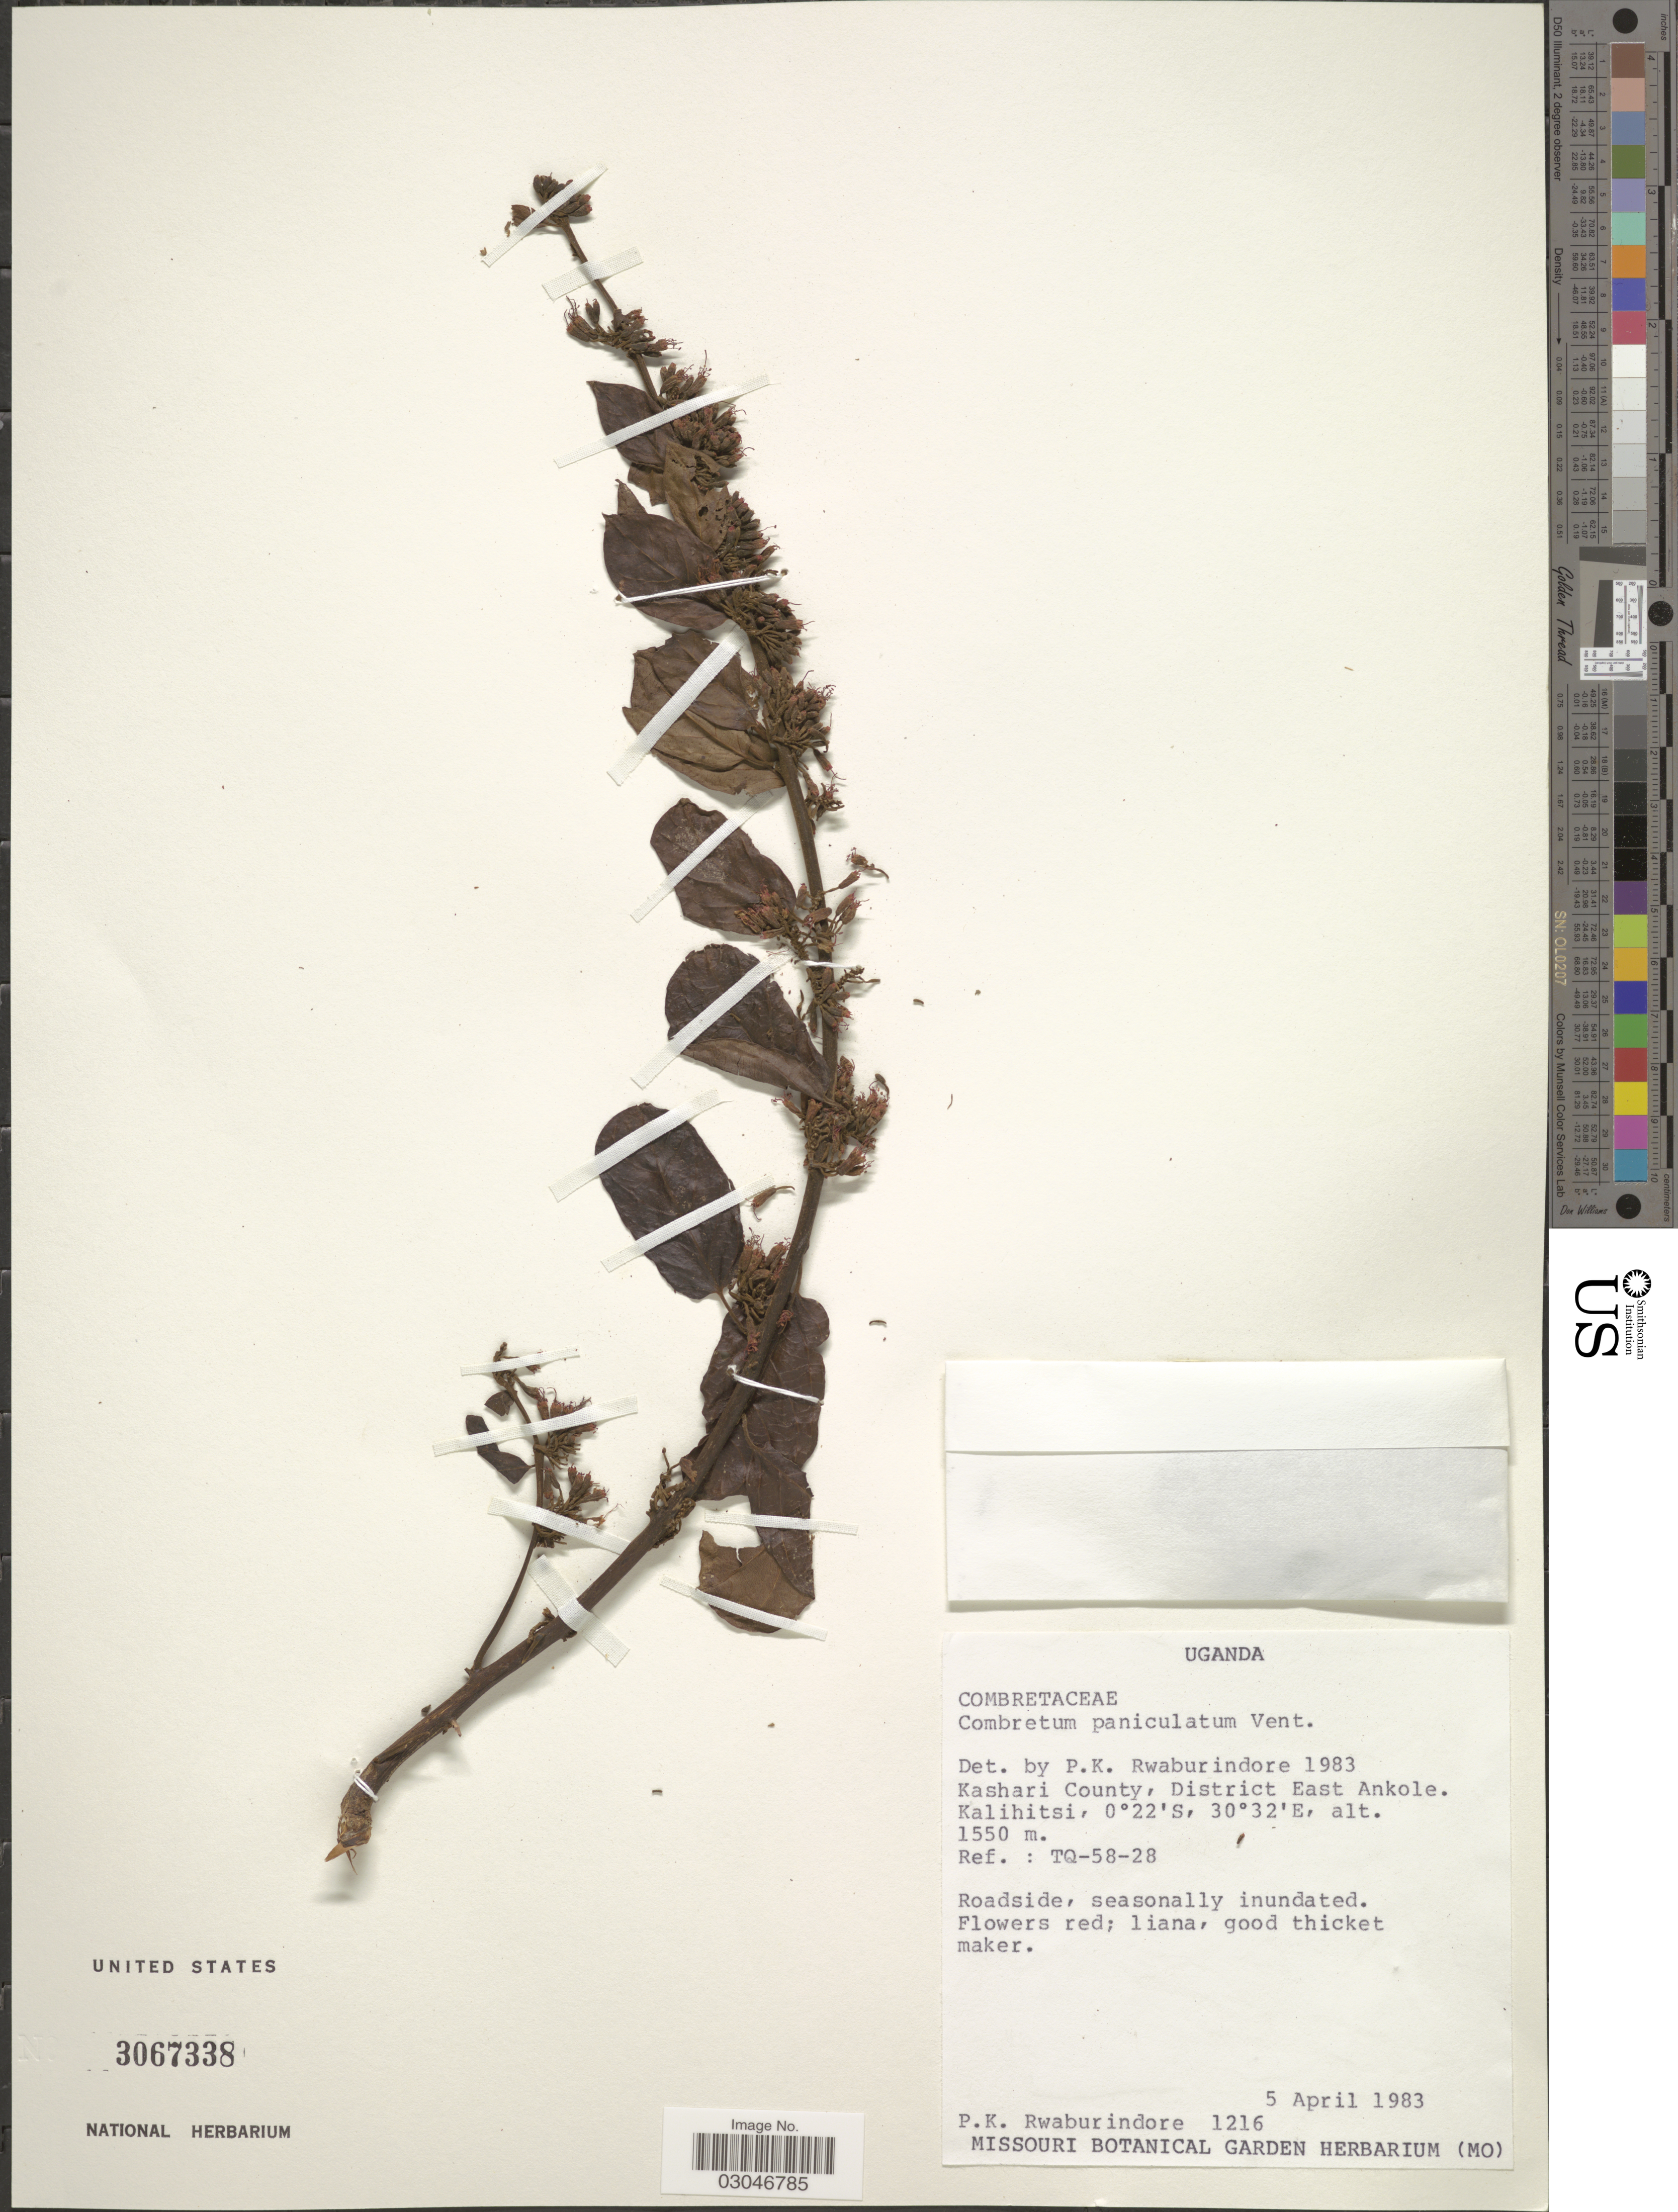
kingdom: Plantae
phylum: Tracheophyta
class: Magnoliopsida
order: Myrtales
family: Combretaceae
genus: Combretum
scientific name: Combretum paniculatum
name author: Vent.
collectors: P. Rwaburindore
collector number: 1216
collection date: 1983-04-05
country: Uganda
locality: Kashari County, District East Ankole. Kalihitsi. Ref.: TQ-58-28.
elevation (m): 1550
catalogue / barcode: US 3067338